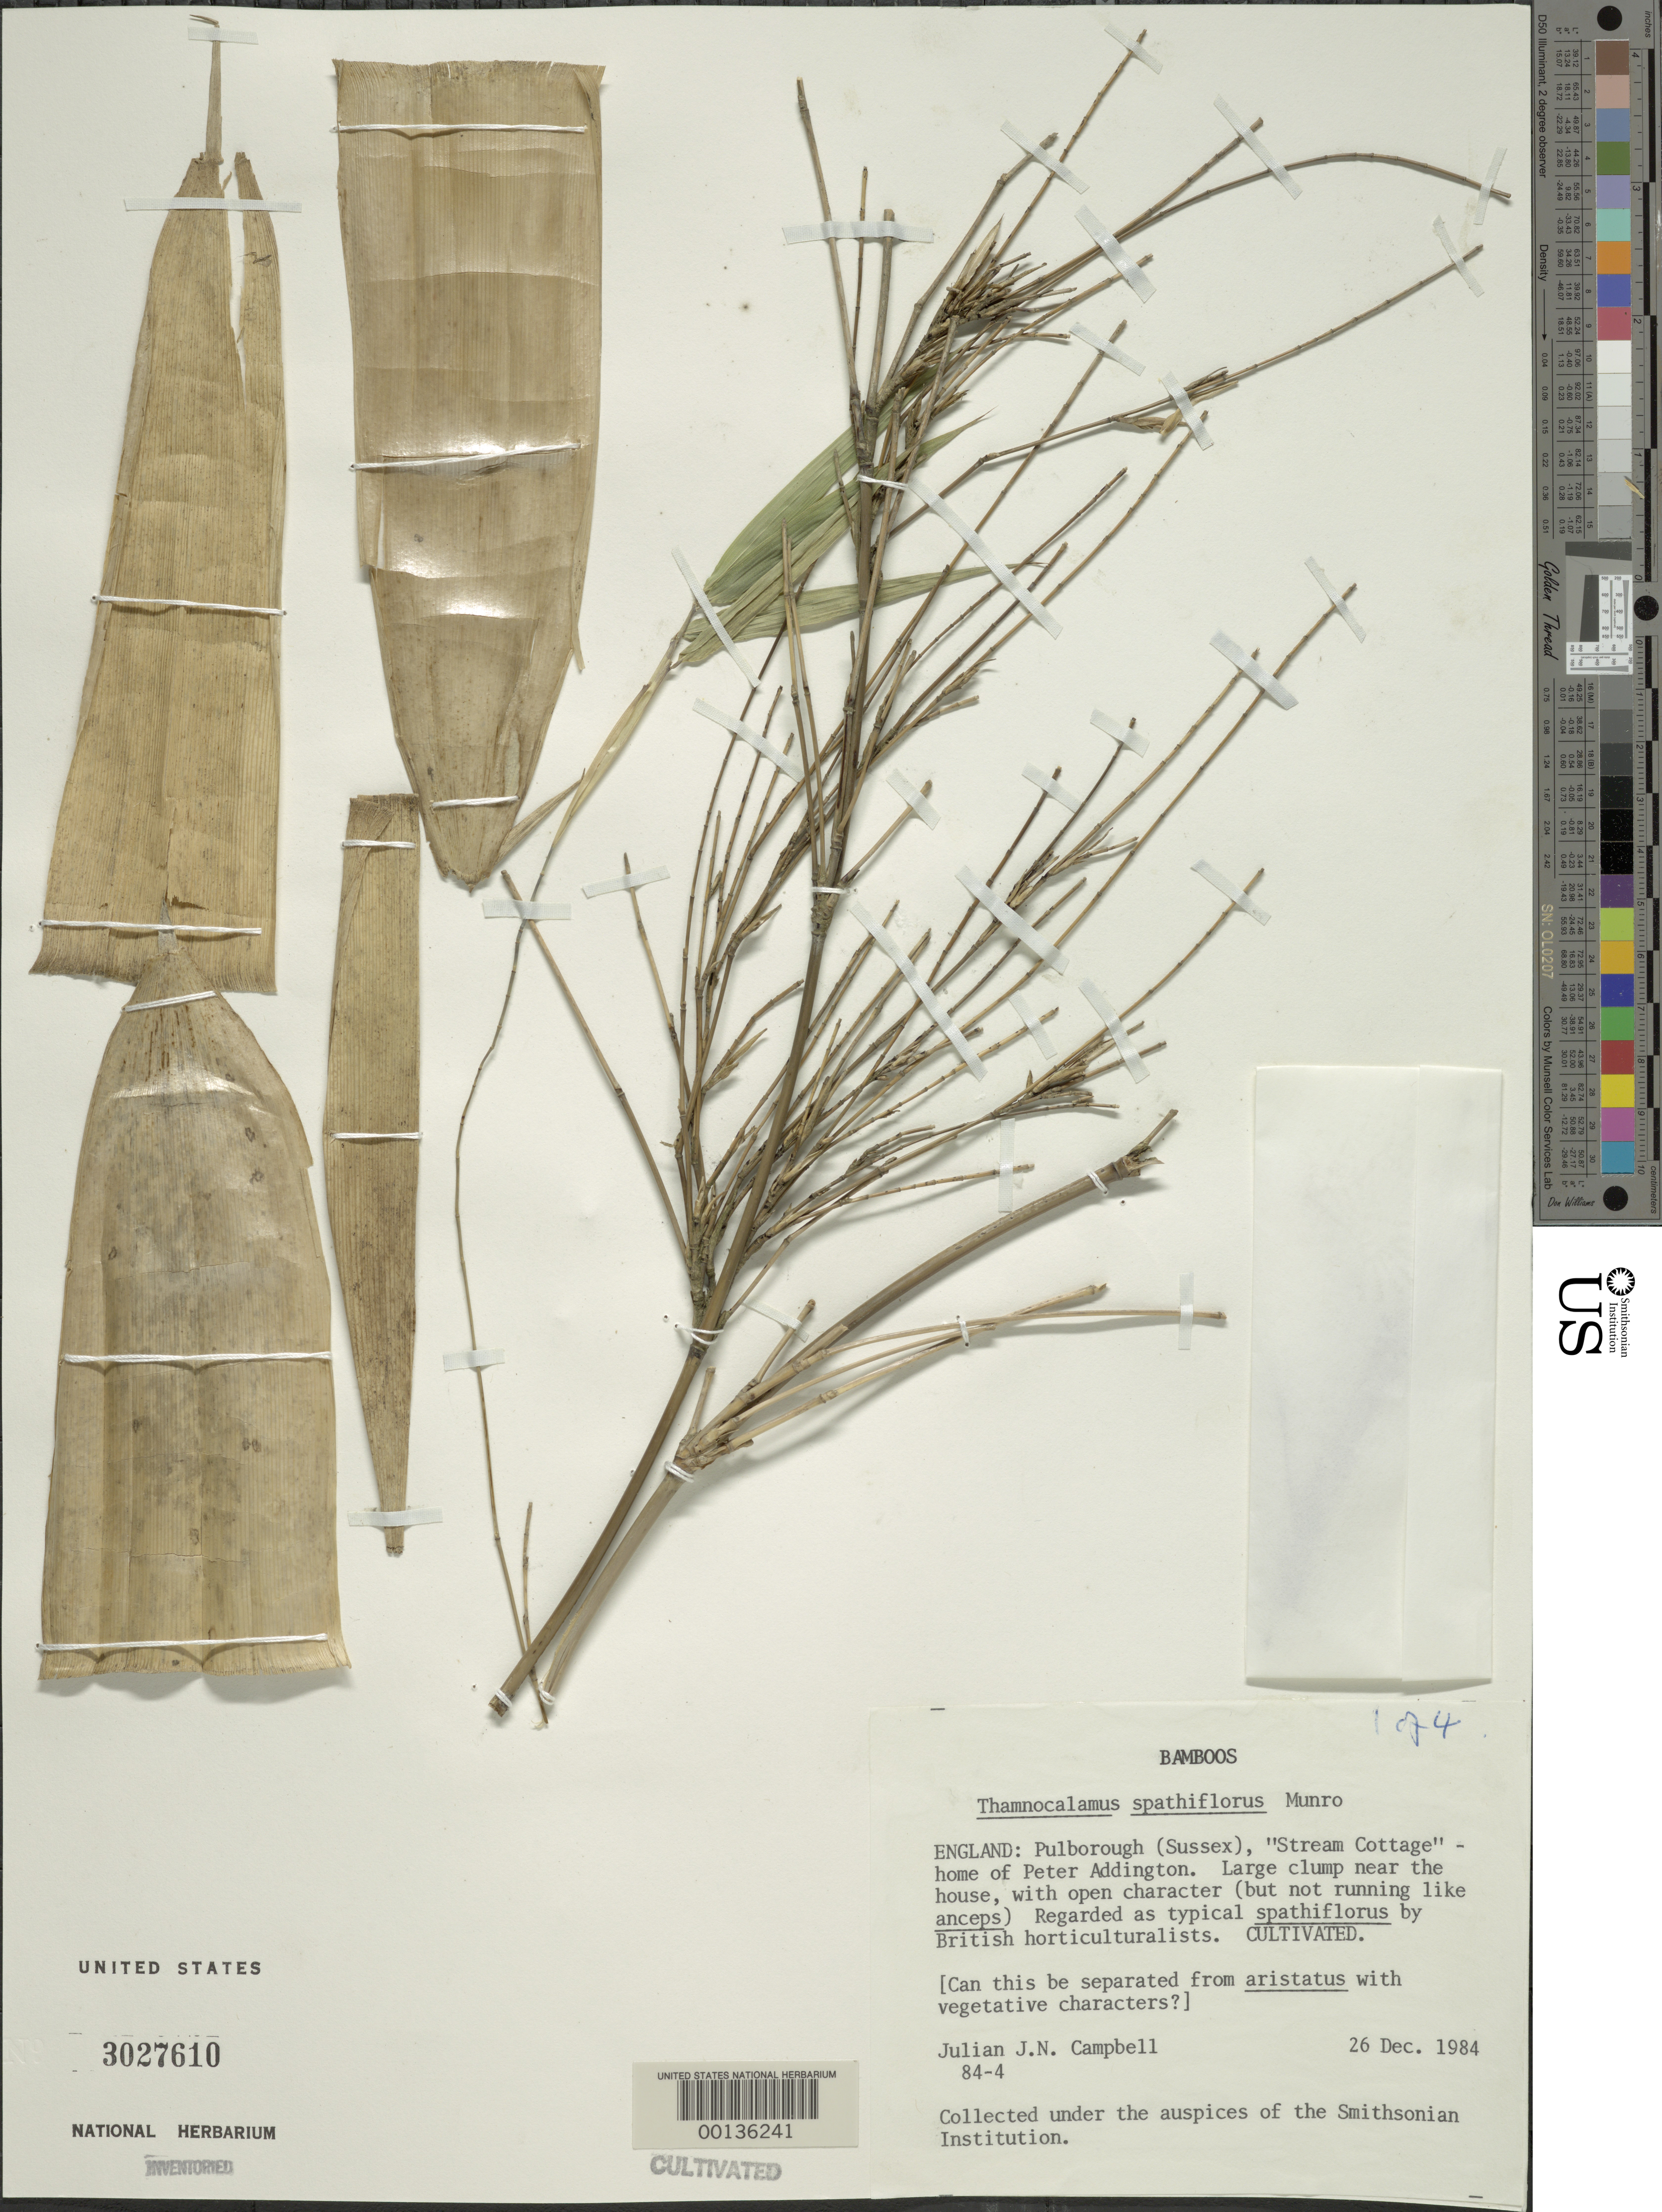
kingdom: Plantae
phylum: Tracheophyta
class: Liliopsida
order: Poales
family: Poaceae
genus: Thamnocalamus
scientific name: Thamnocalamus spathiflorus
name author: (Trin.) Munro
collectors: J. E. Campbell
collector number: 84-4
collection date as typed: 26 Dec 1984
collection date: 1984-12-26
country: United Kingdom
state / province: England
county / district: West Sussex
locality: Pulborough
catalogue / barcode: US 3027610